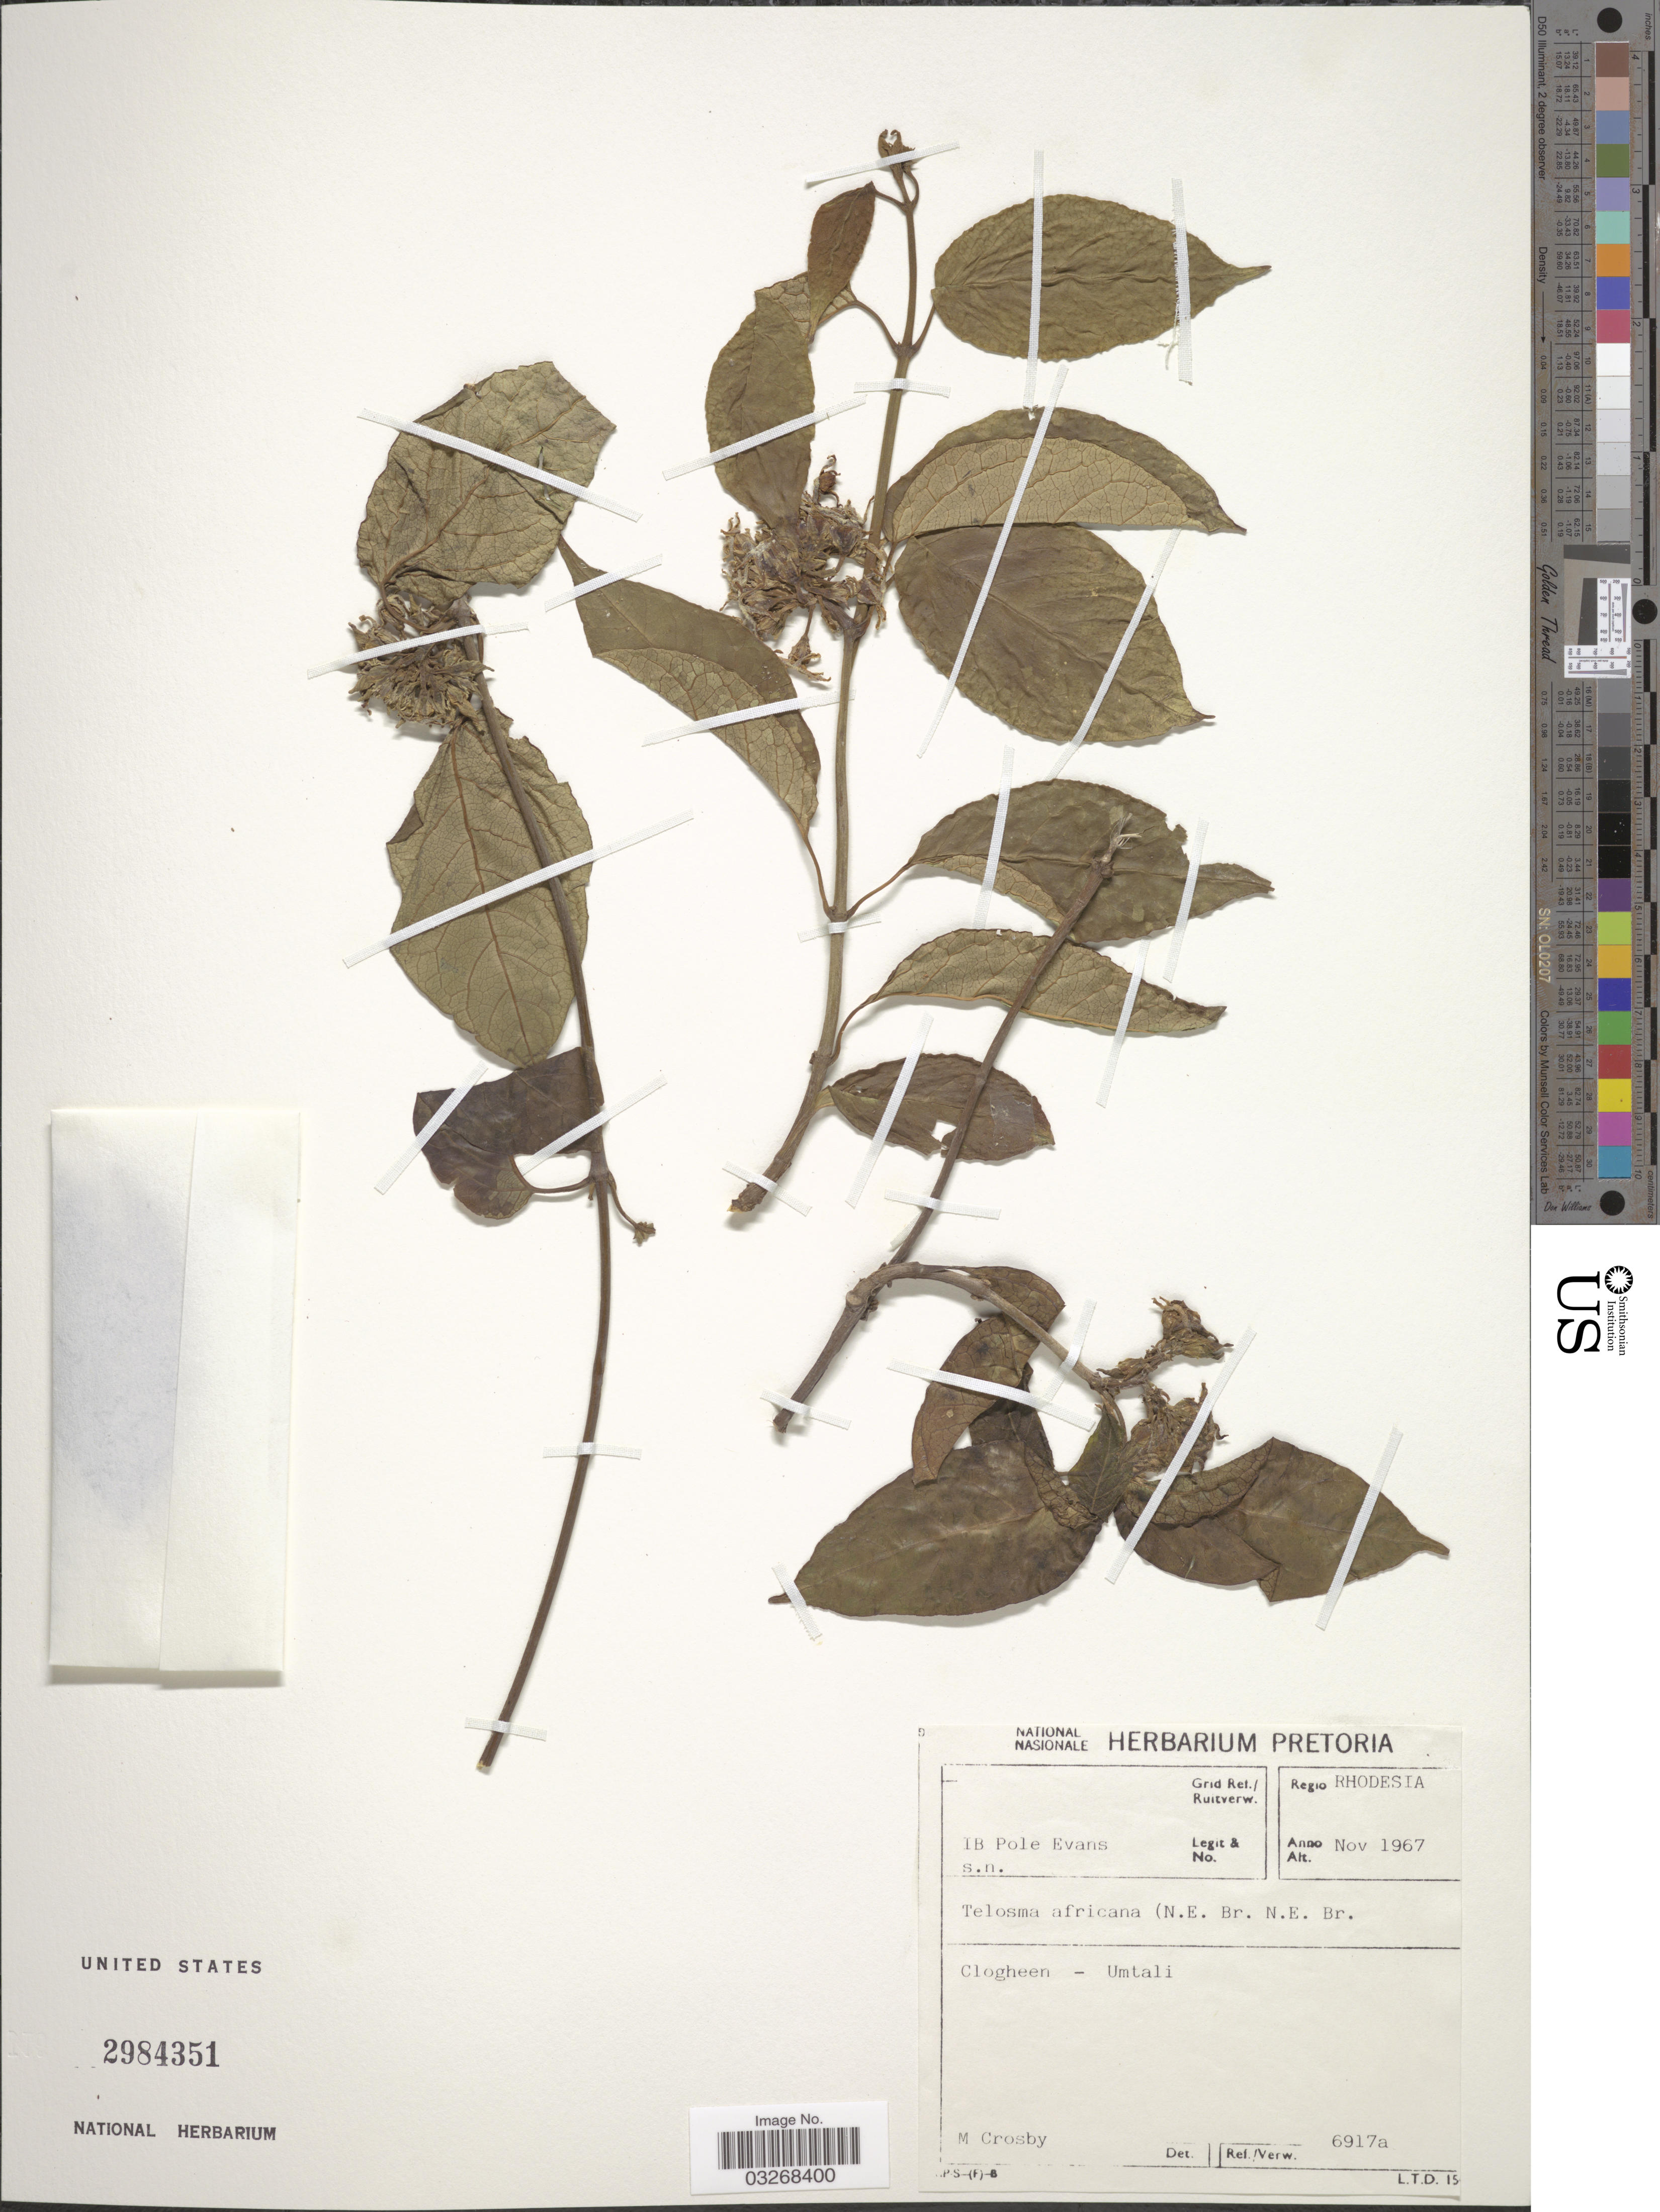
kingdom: Plantae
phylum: Tracheophyta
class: Magnoliopsida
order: Gentianales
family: Apocynaceae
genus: Telosma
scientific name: Telosma africana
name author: (N.E. Br.) N.E. Br.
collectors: I. B. Pole-Evans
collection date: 1967-11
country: Zimbabwe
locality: Regio Rhodesia. Clogheen-Umtali.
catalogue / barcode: US 2984351